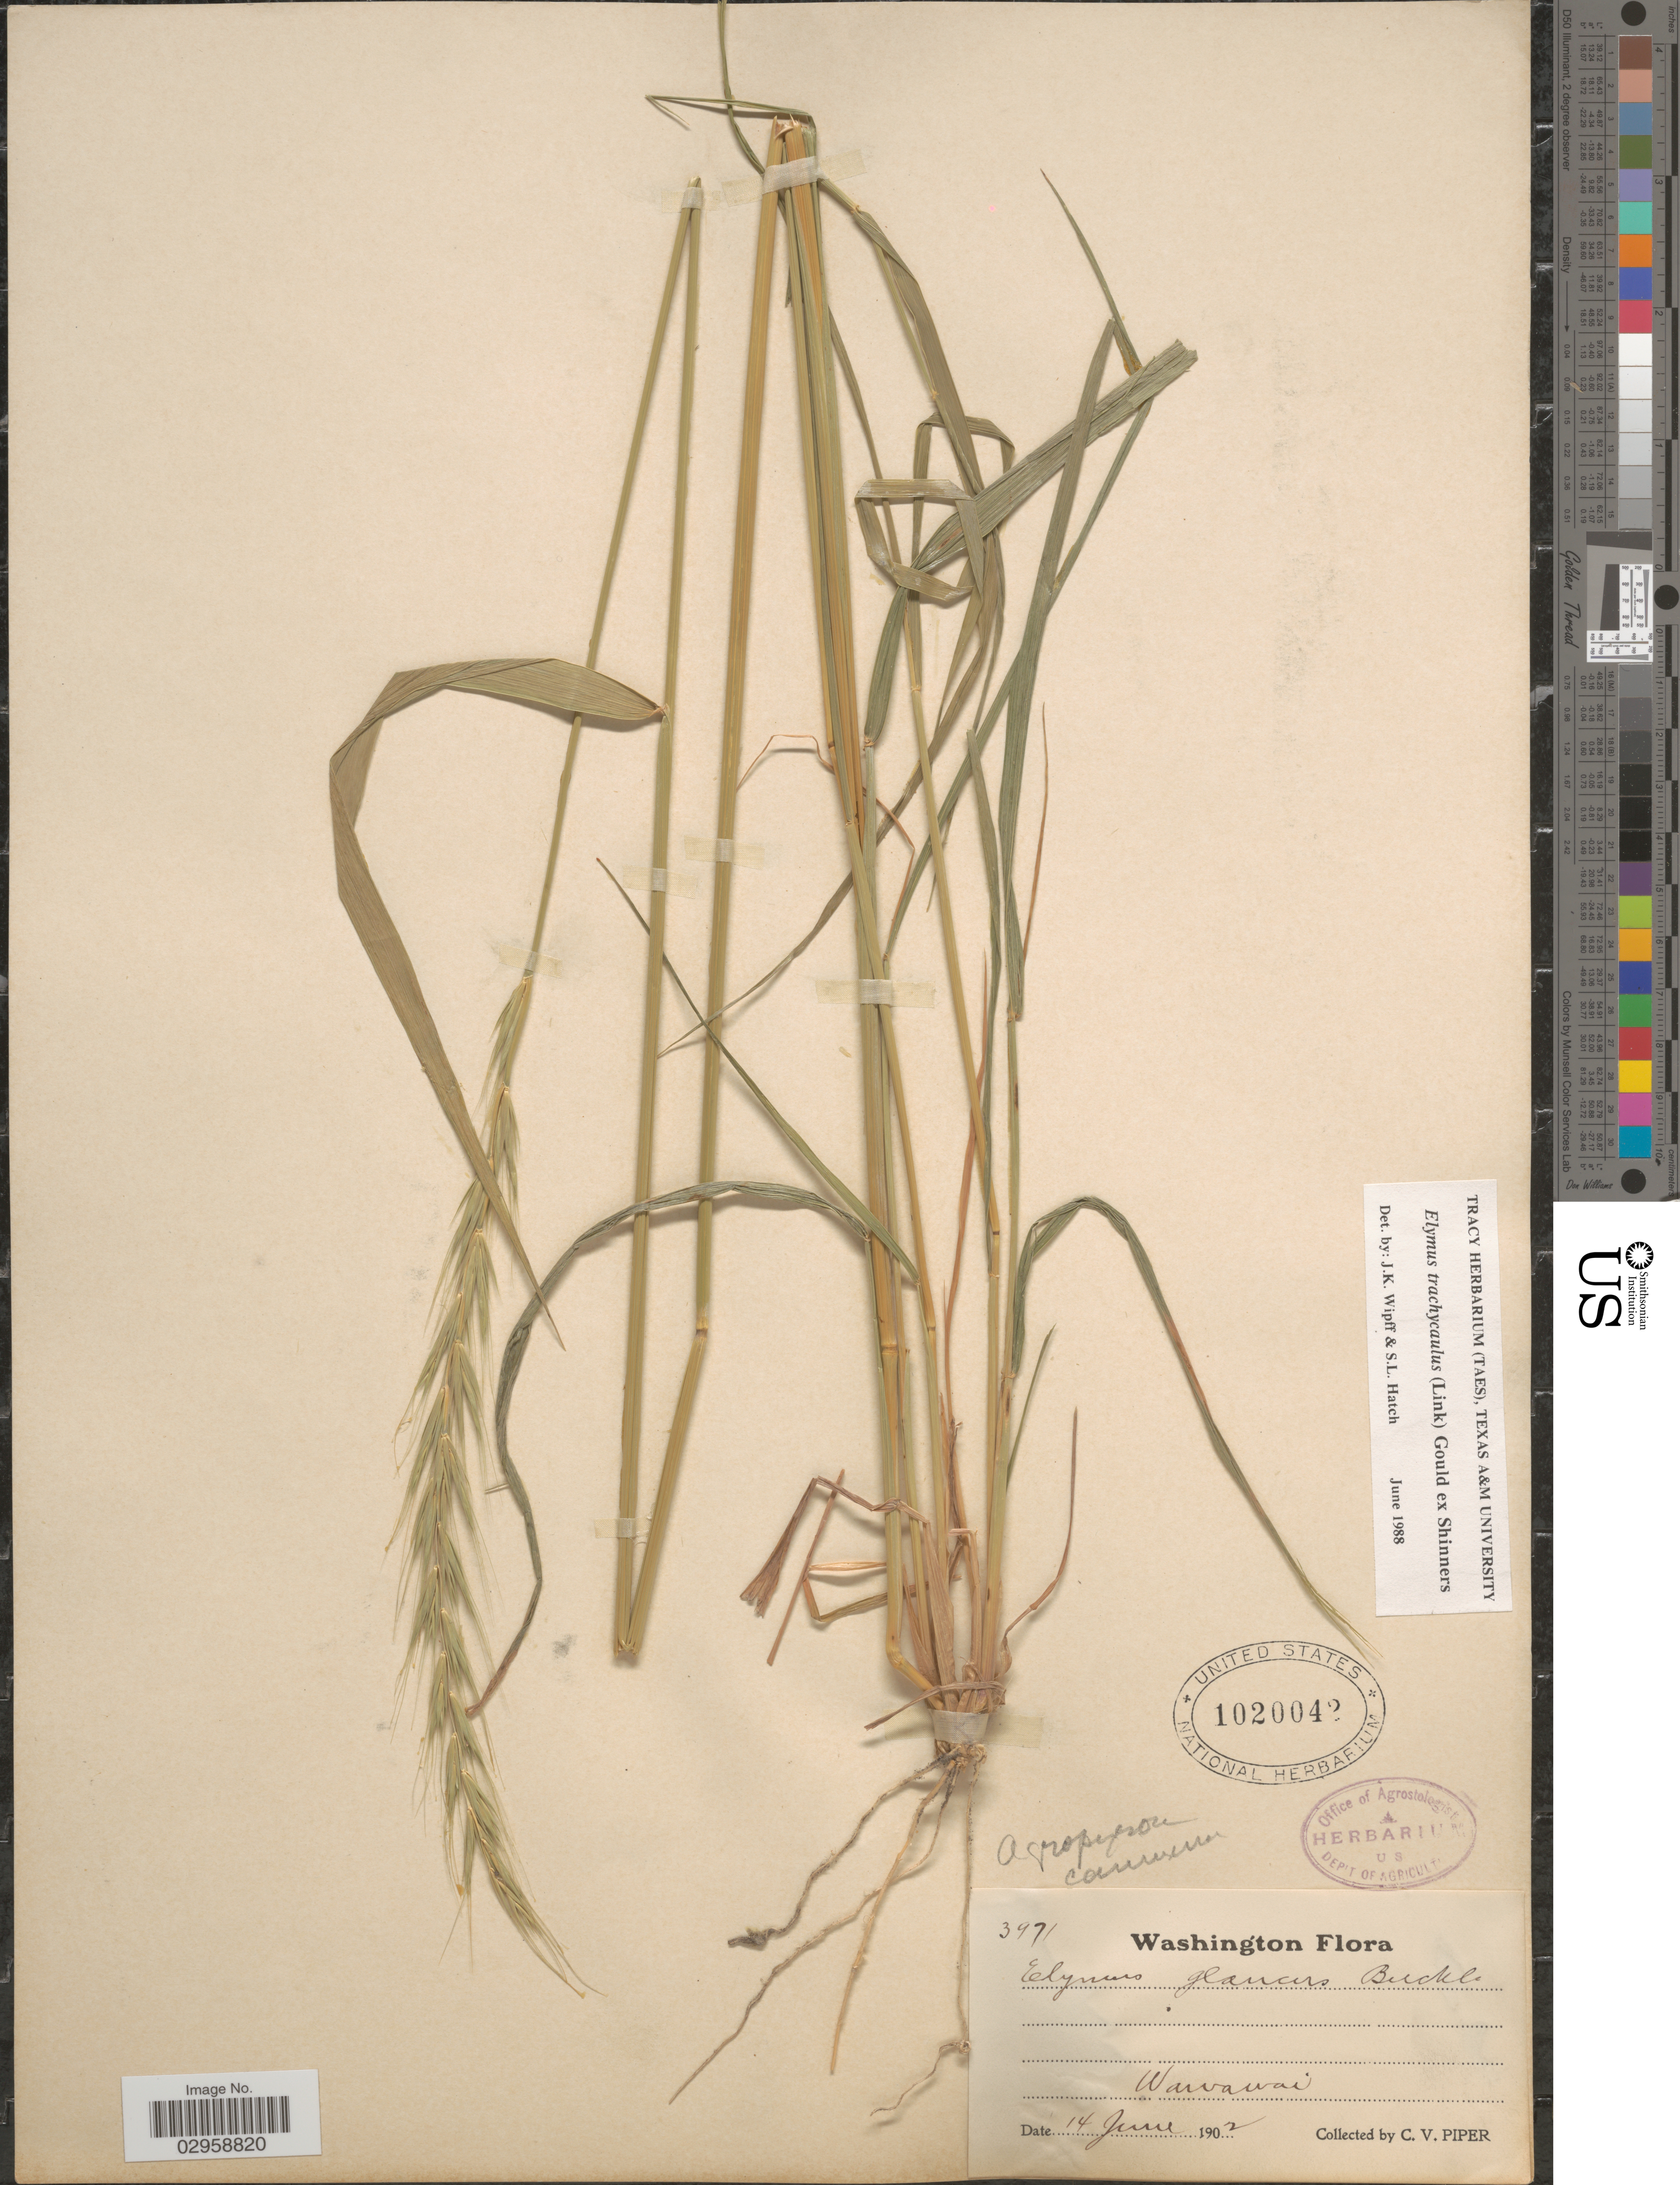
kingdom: Plantae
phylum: Tracheophyta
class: Liliopsida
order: Poales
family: Poaceae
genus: Elymus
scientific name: Elymus trachycaulus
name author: (Link) Gould ex Shinners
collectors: C. V. Piper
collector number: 3971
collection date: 1902-06-14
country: United States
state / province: Washington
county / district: Whitman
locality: Wawawai.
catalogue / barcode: US 1020042